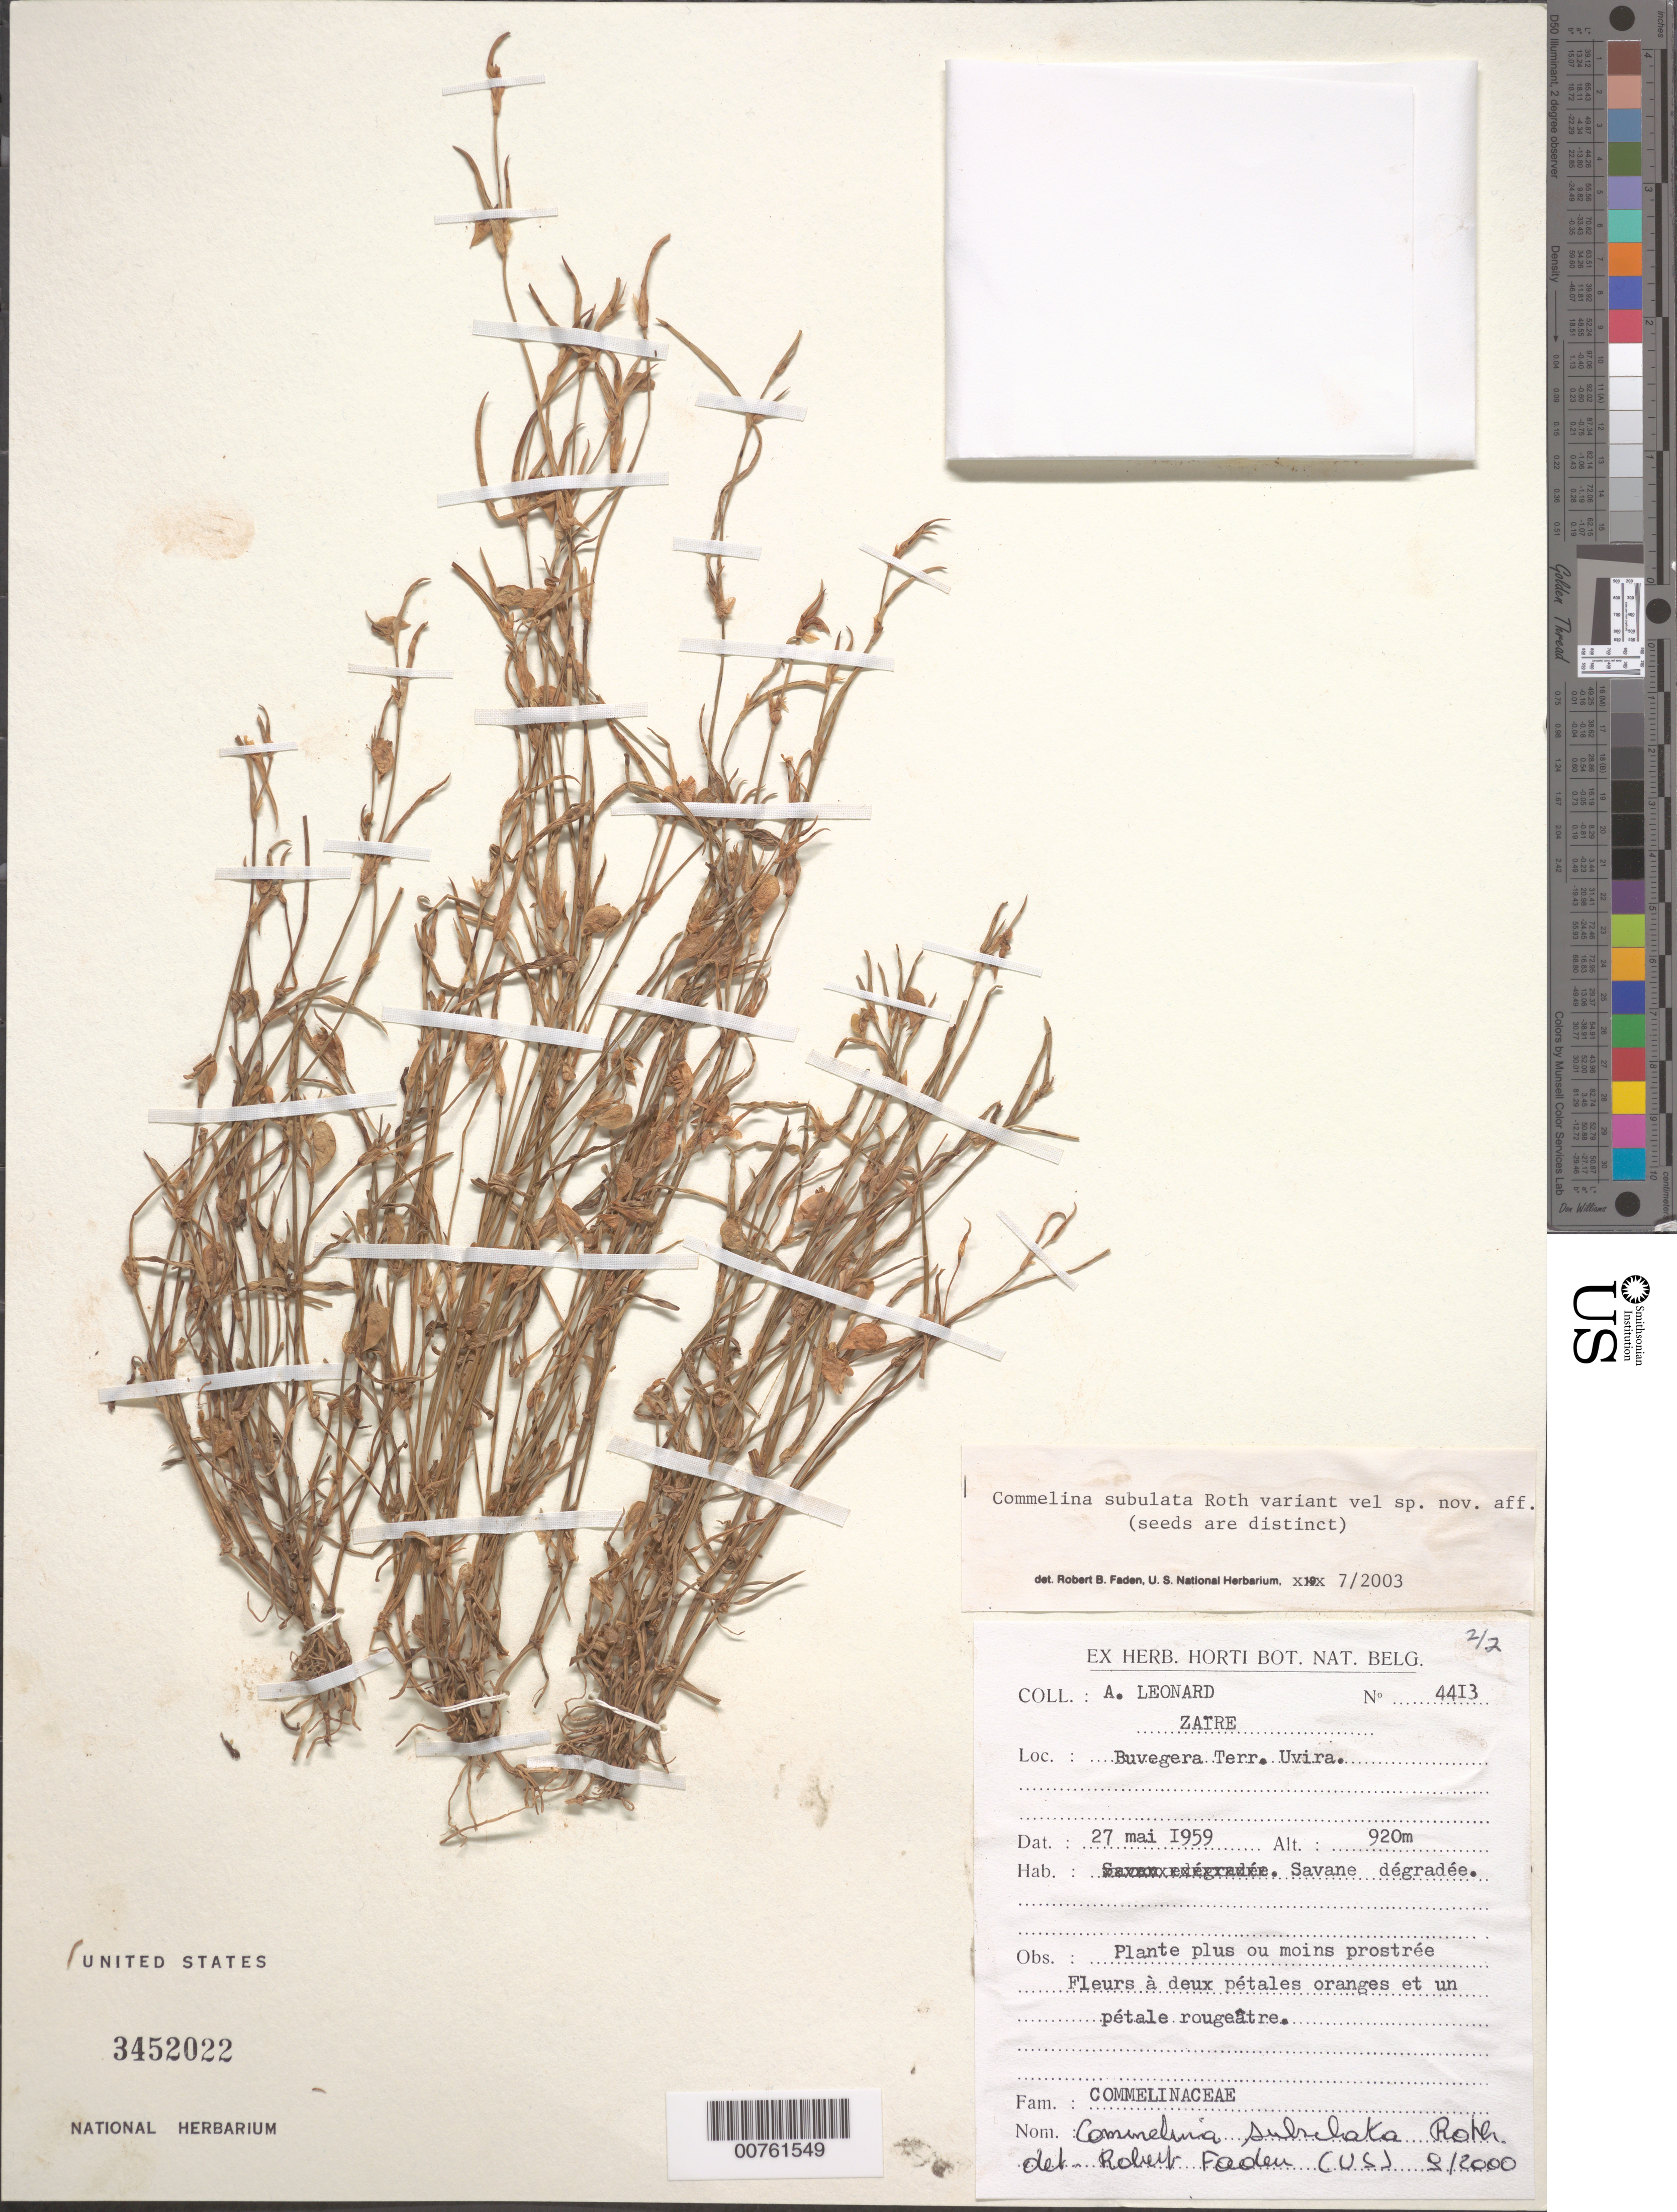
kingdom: Plantae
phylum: Tracheophyta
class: Liliopsida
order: Commelinales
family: Commelinaceae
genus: Commelina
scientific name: Commelina subulata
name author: Roth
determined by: Faden, Robert B., (US), Smithsonian Institution - National Museum of Natural History (UNITED STATES)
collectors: A. Leonard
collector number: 4413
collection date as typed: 27 May 1959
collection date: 1959-05-27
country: Congo, Democratic Republic of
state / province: Sud-Kivu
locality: Uvira, Buvegera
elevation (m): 920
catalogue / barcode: US 3452022